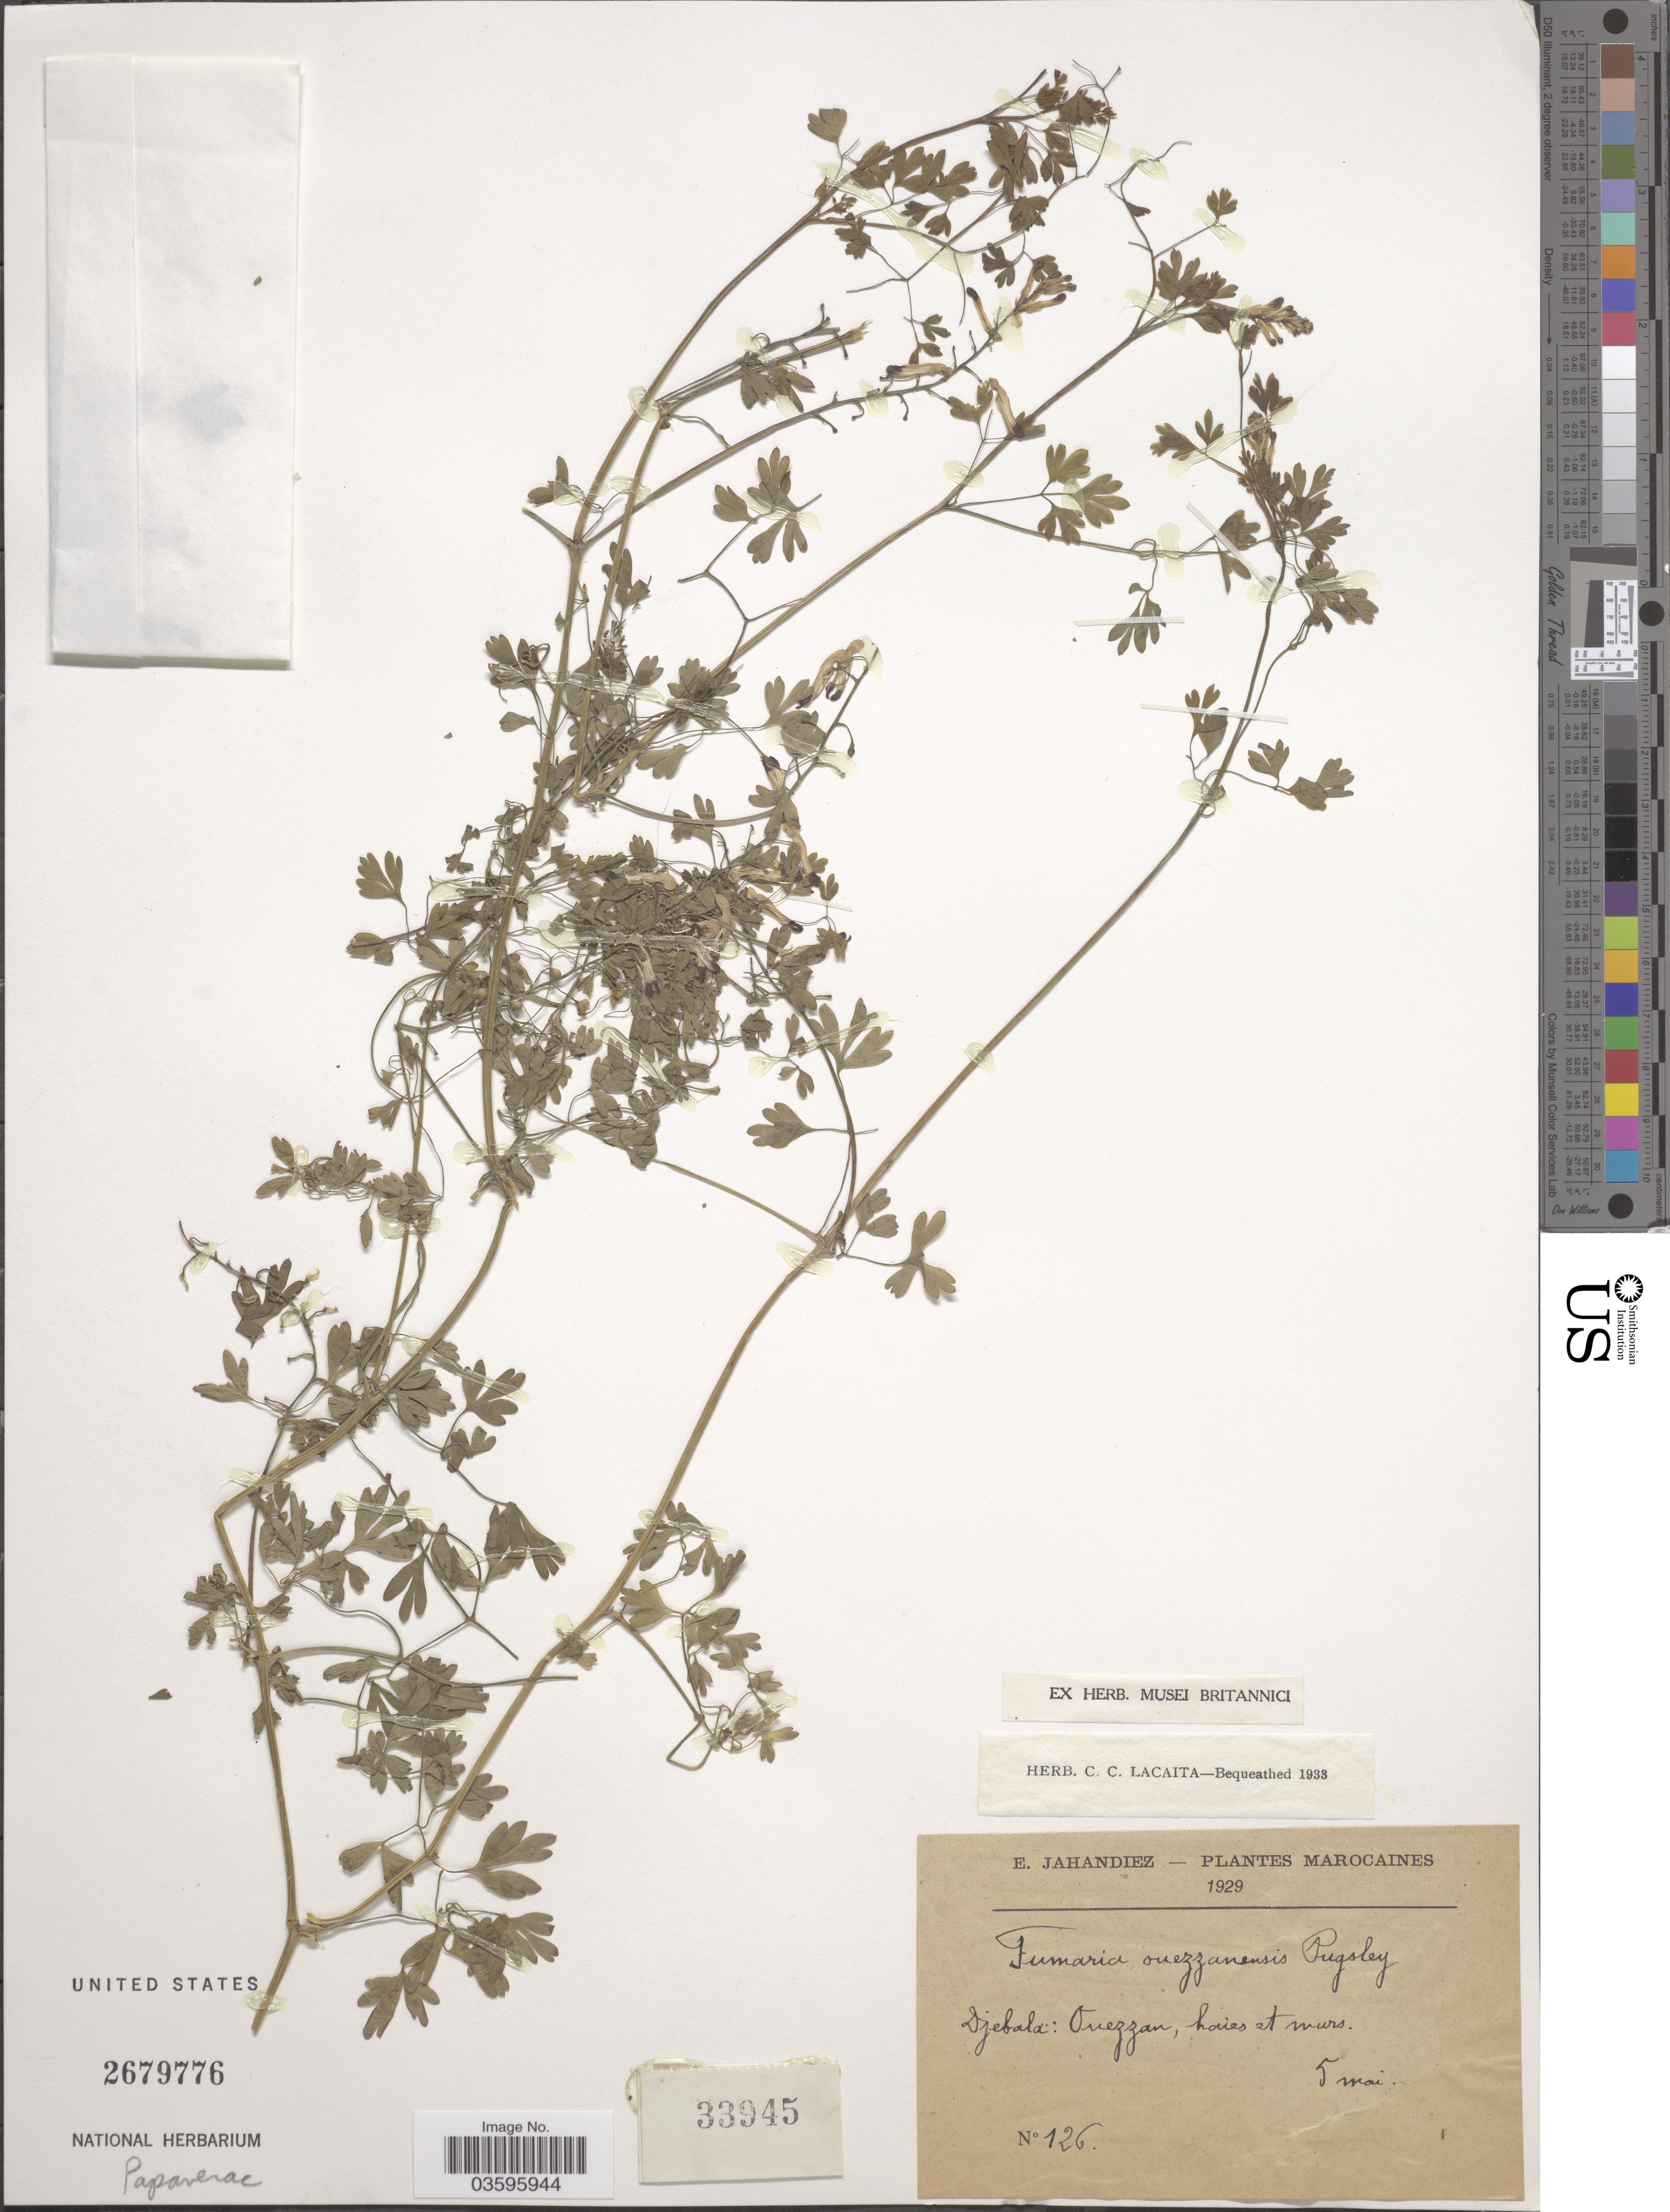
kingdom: Plantae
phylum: Tracheophyta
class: Magnoliopsida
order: Ranunculales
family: Papaveraceae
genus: Fumaria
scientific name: Fumaria ouezzanensis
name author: Pugsley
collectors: É. Jahandiez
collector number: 126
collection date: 1929-05-05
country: Morocco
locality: Marocaines. Djebala: Ouezzan, haies et mars.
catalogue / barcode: US 2679776